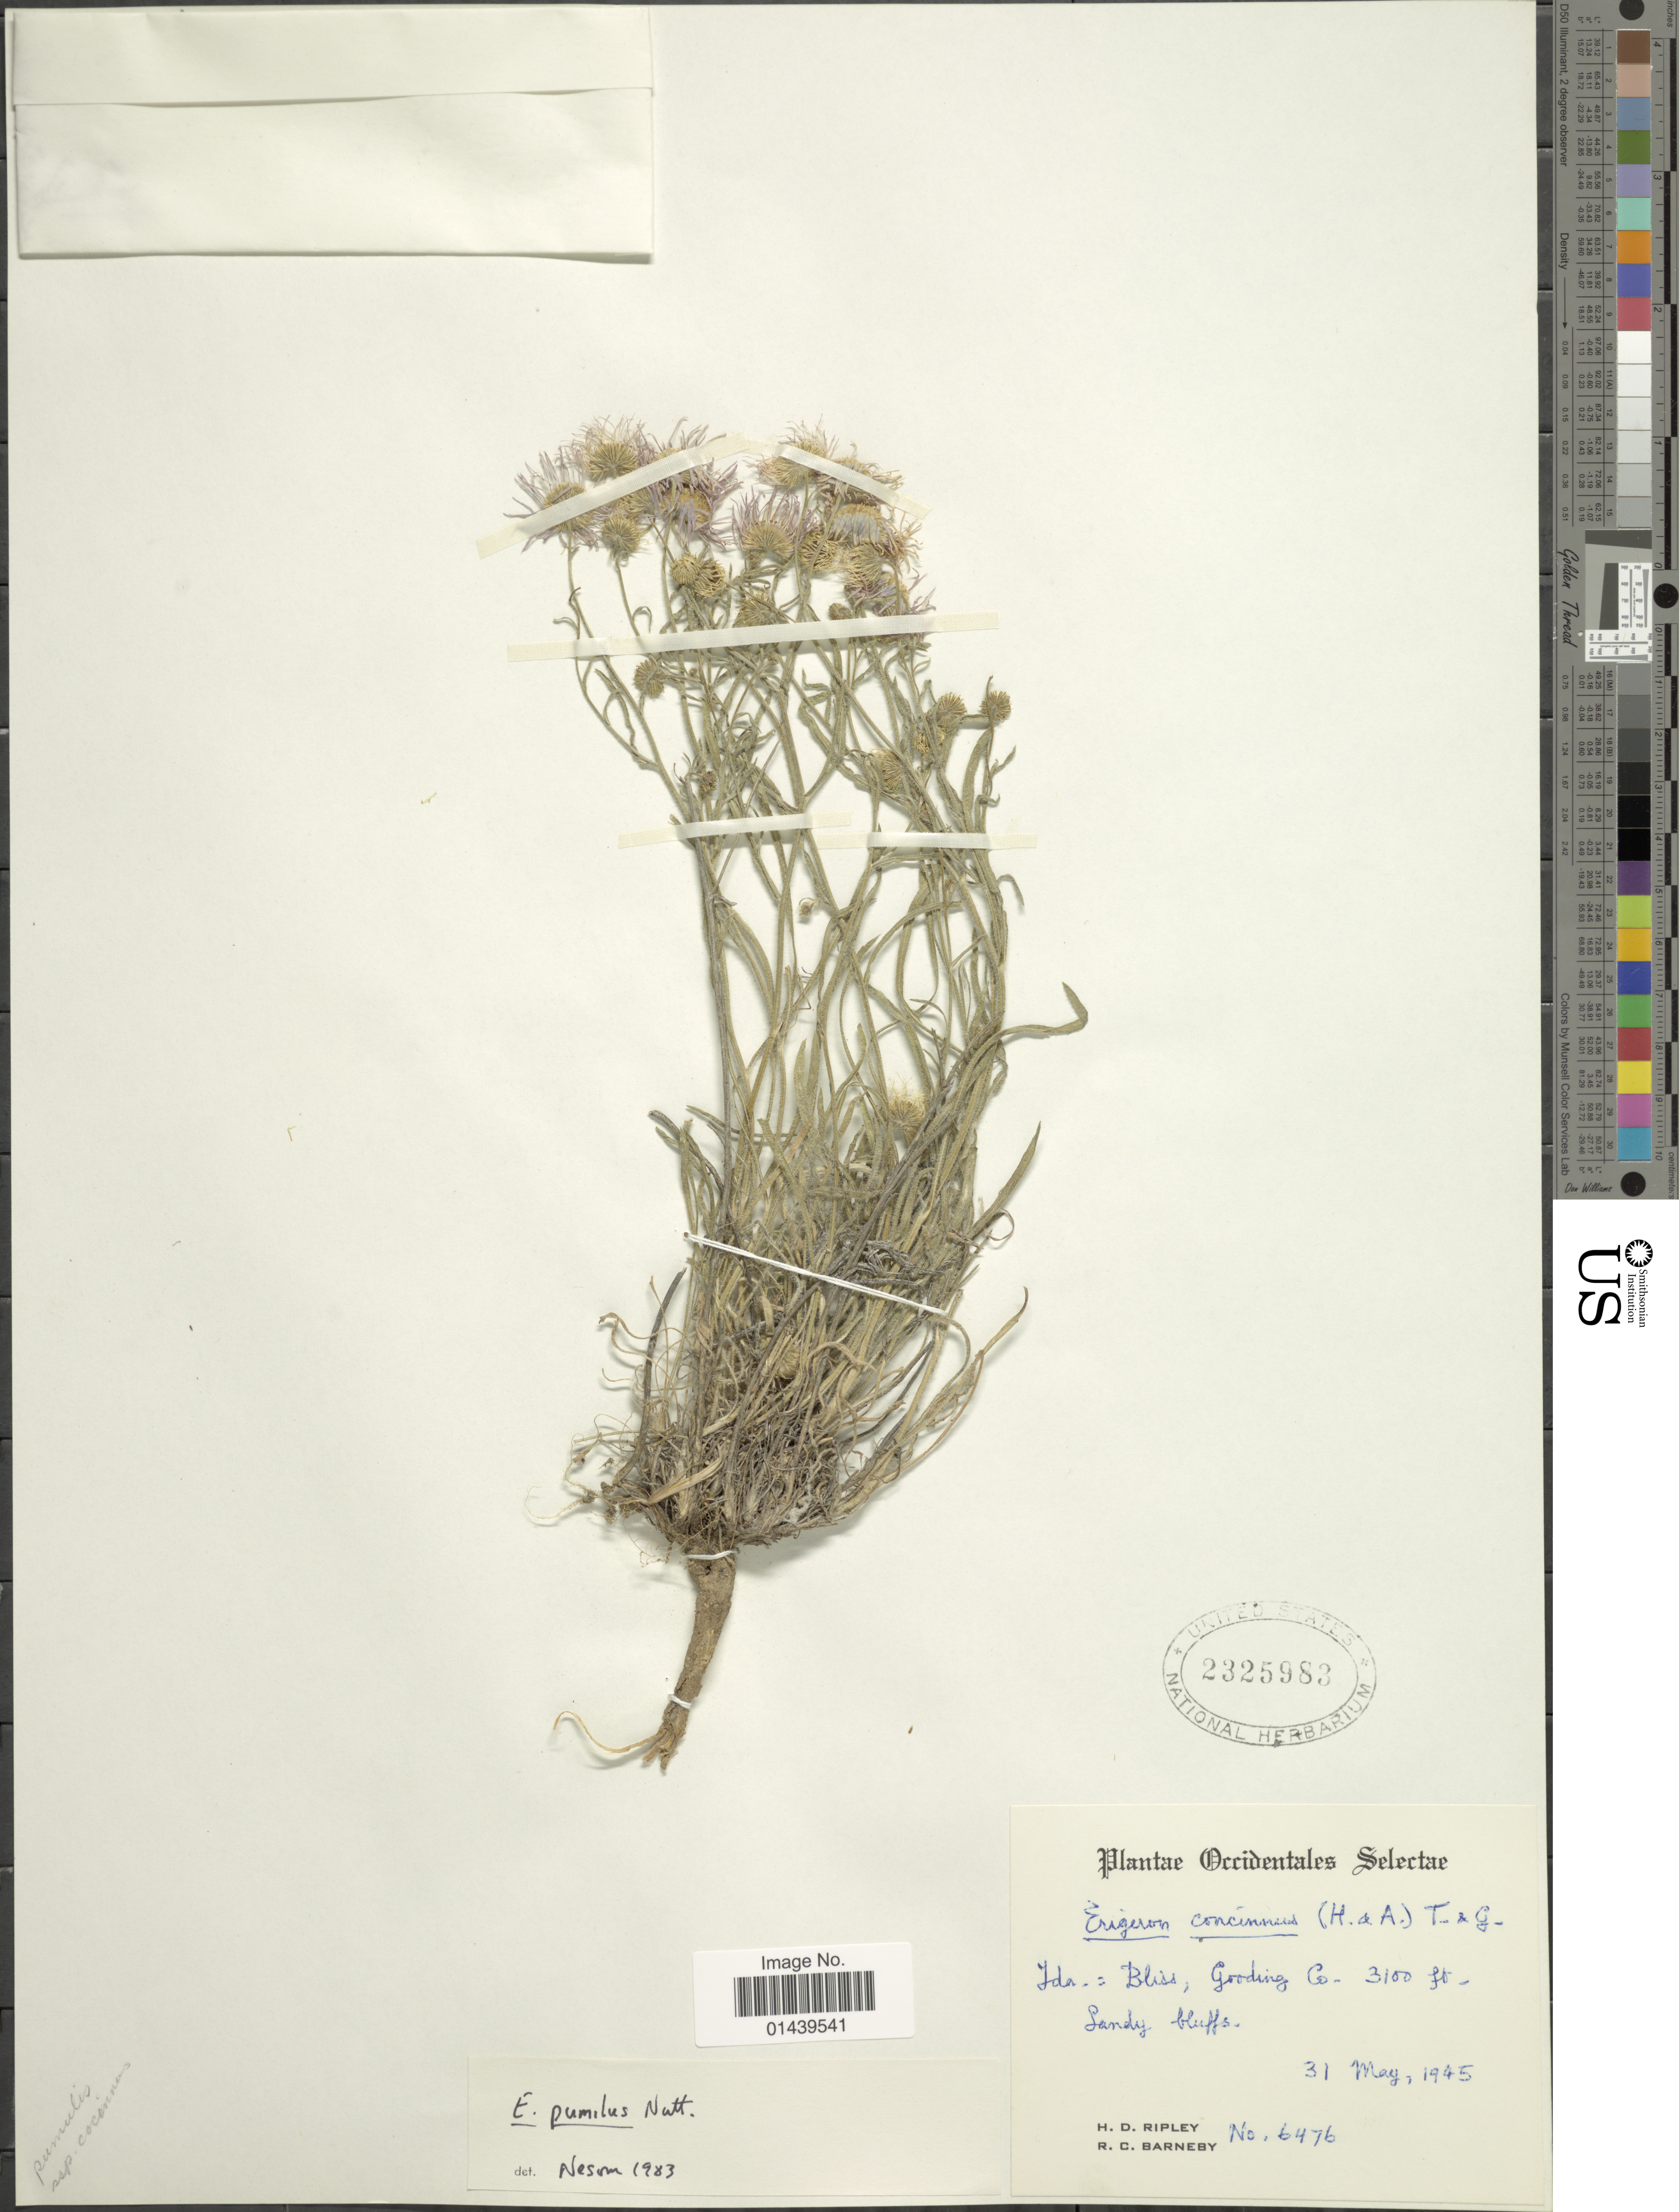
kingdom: Plantae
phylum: Tracheophyta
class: Magnoliopsida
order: Asterales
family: Asteraceae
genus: Erigeron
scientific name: Erigeron pumilus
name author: Nutt.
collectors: H. Ripley & R. C. Barneby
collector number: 6476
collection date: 1945-05-31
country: United States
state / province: Idaho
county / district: Gooding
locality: Bliss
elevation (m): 945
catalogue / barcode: US 2325983